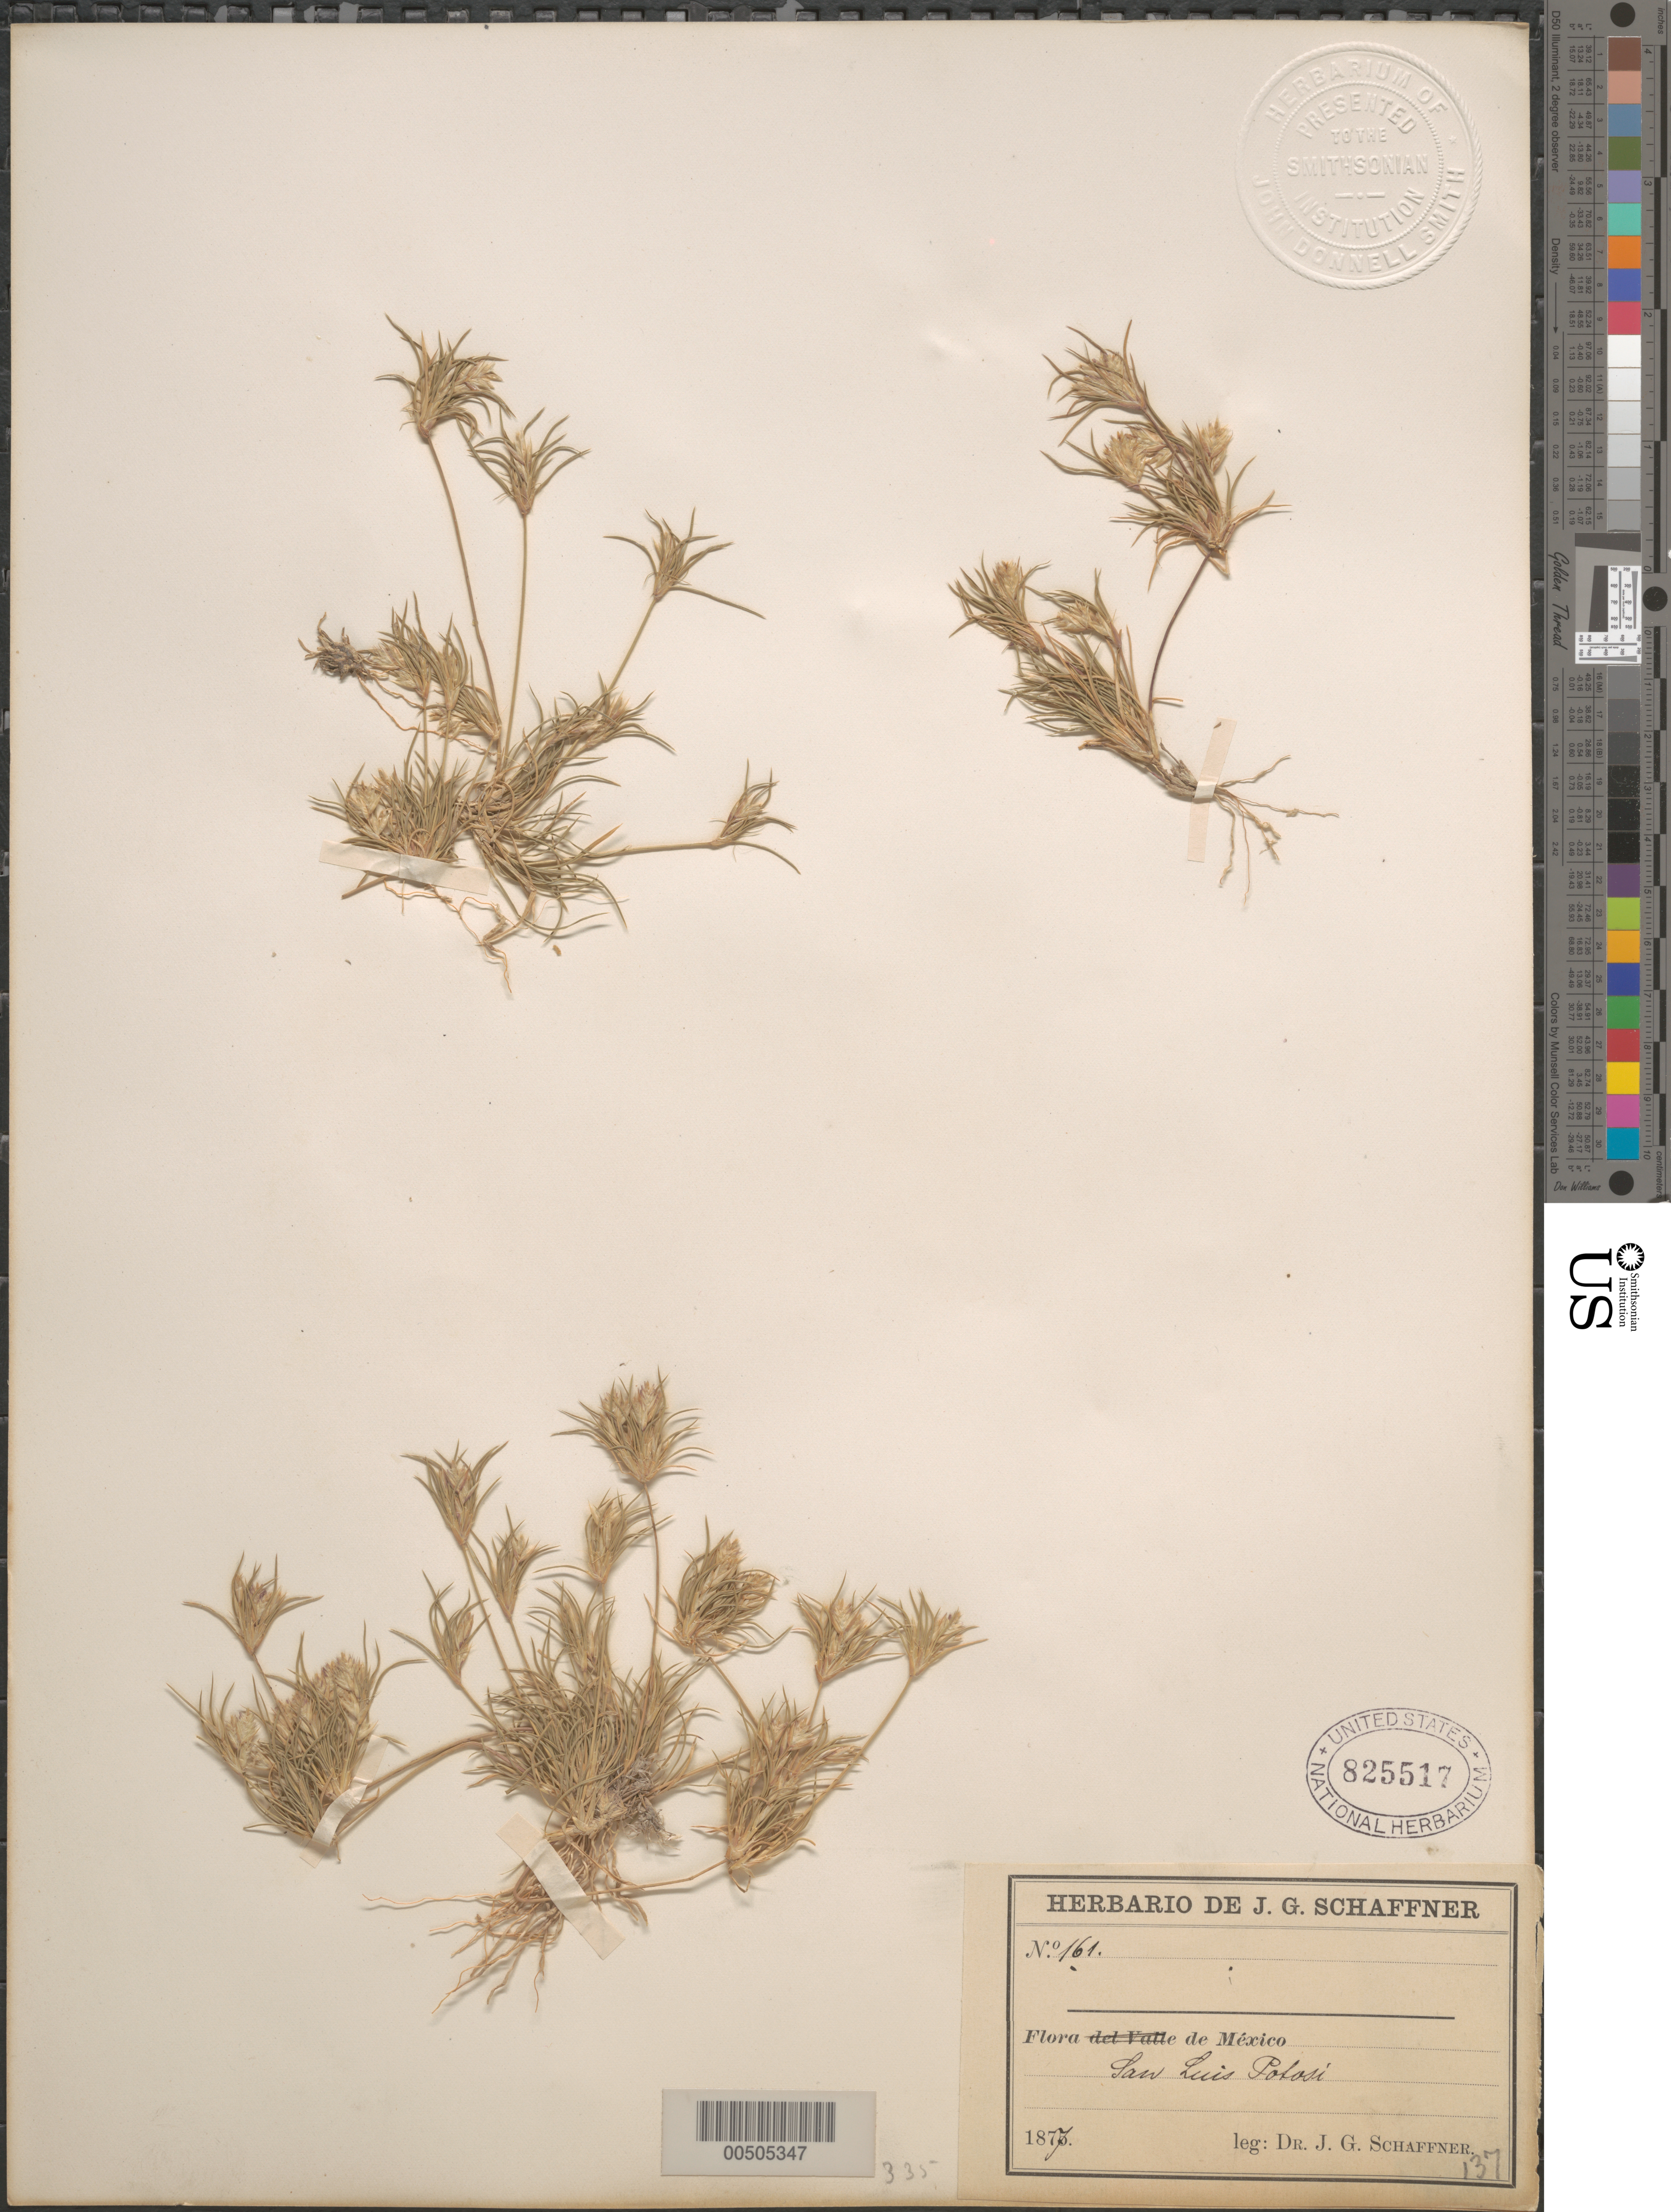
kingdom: Plantae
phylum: Tracheophyta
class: Liliopsida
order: Poales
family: Poaceae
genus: Erioneuron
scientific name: Erioneuron pulchellum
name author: (Kunth) Tateoka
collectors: J. G. Schaffner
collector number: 161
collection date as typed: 1877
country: Mexico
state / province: San Luis Potosi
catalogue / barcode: US 825517